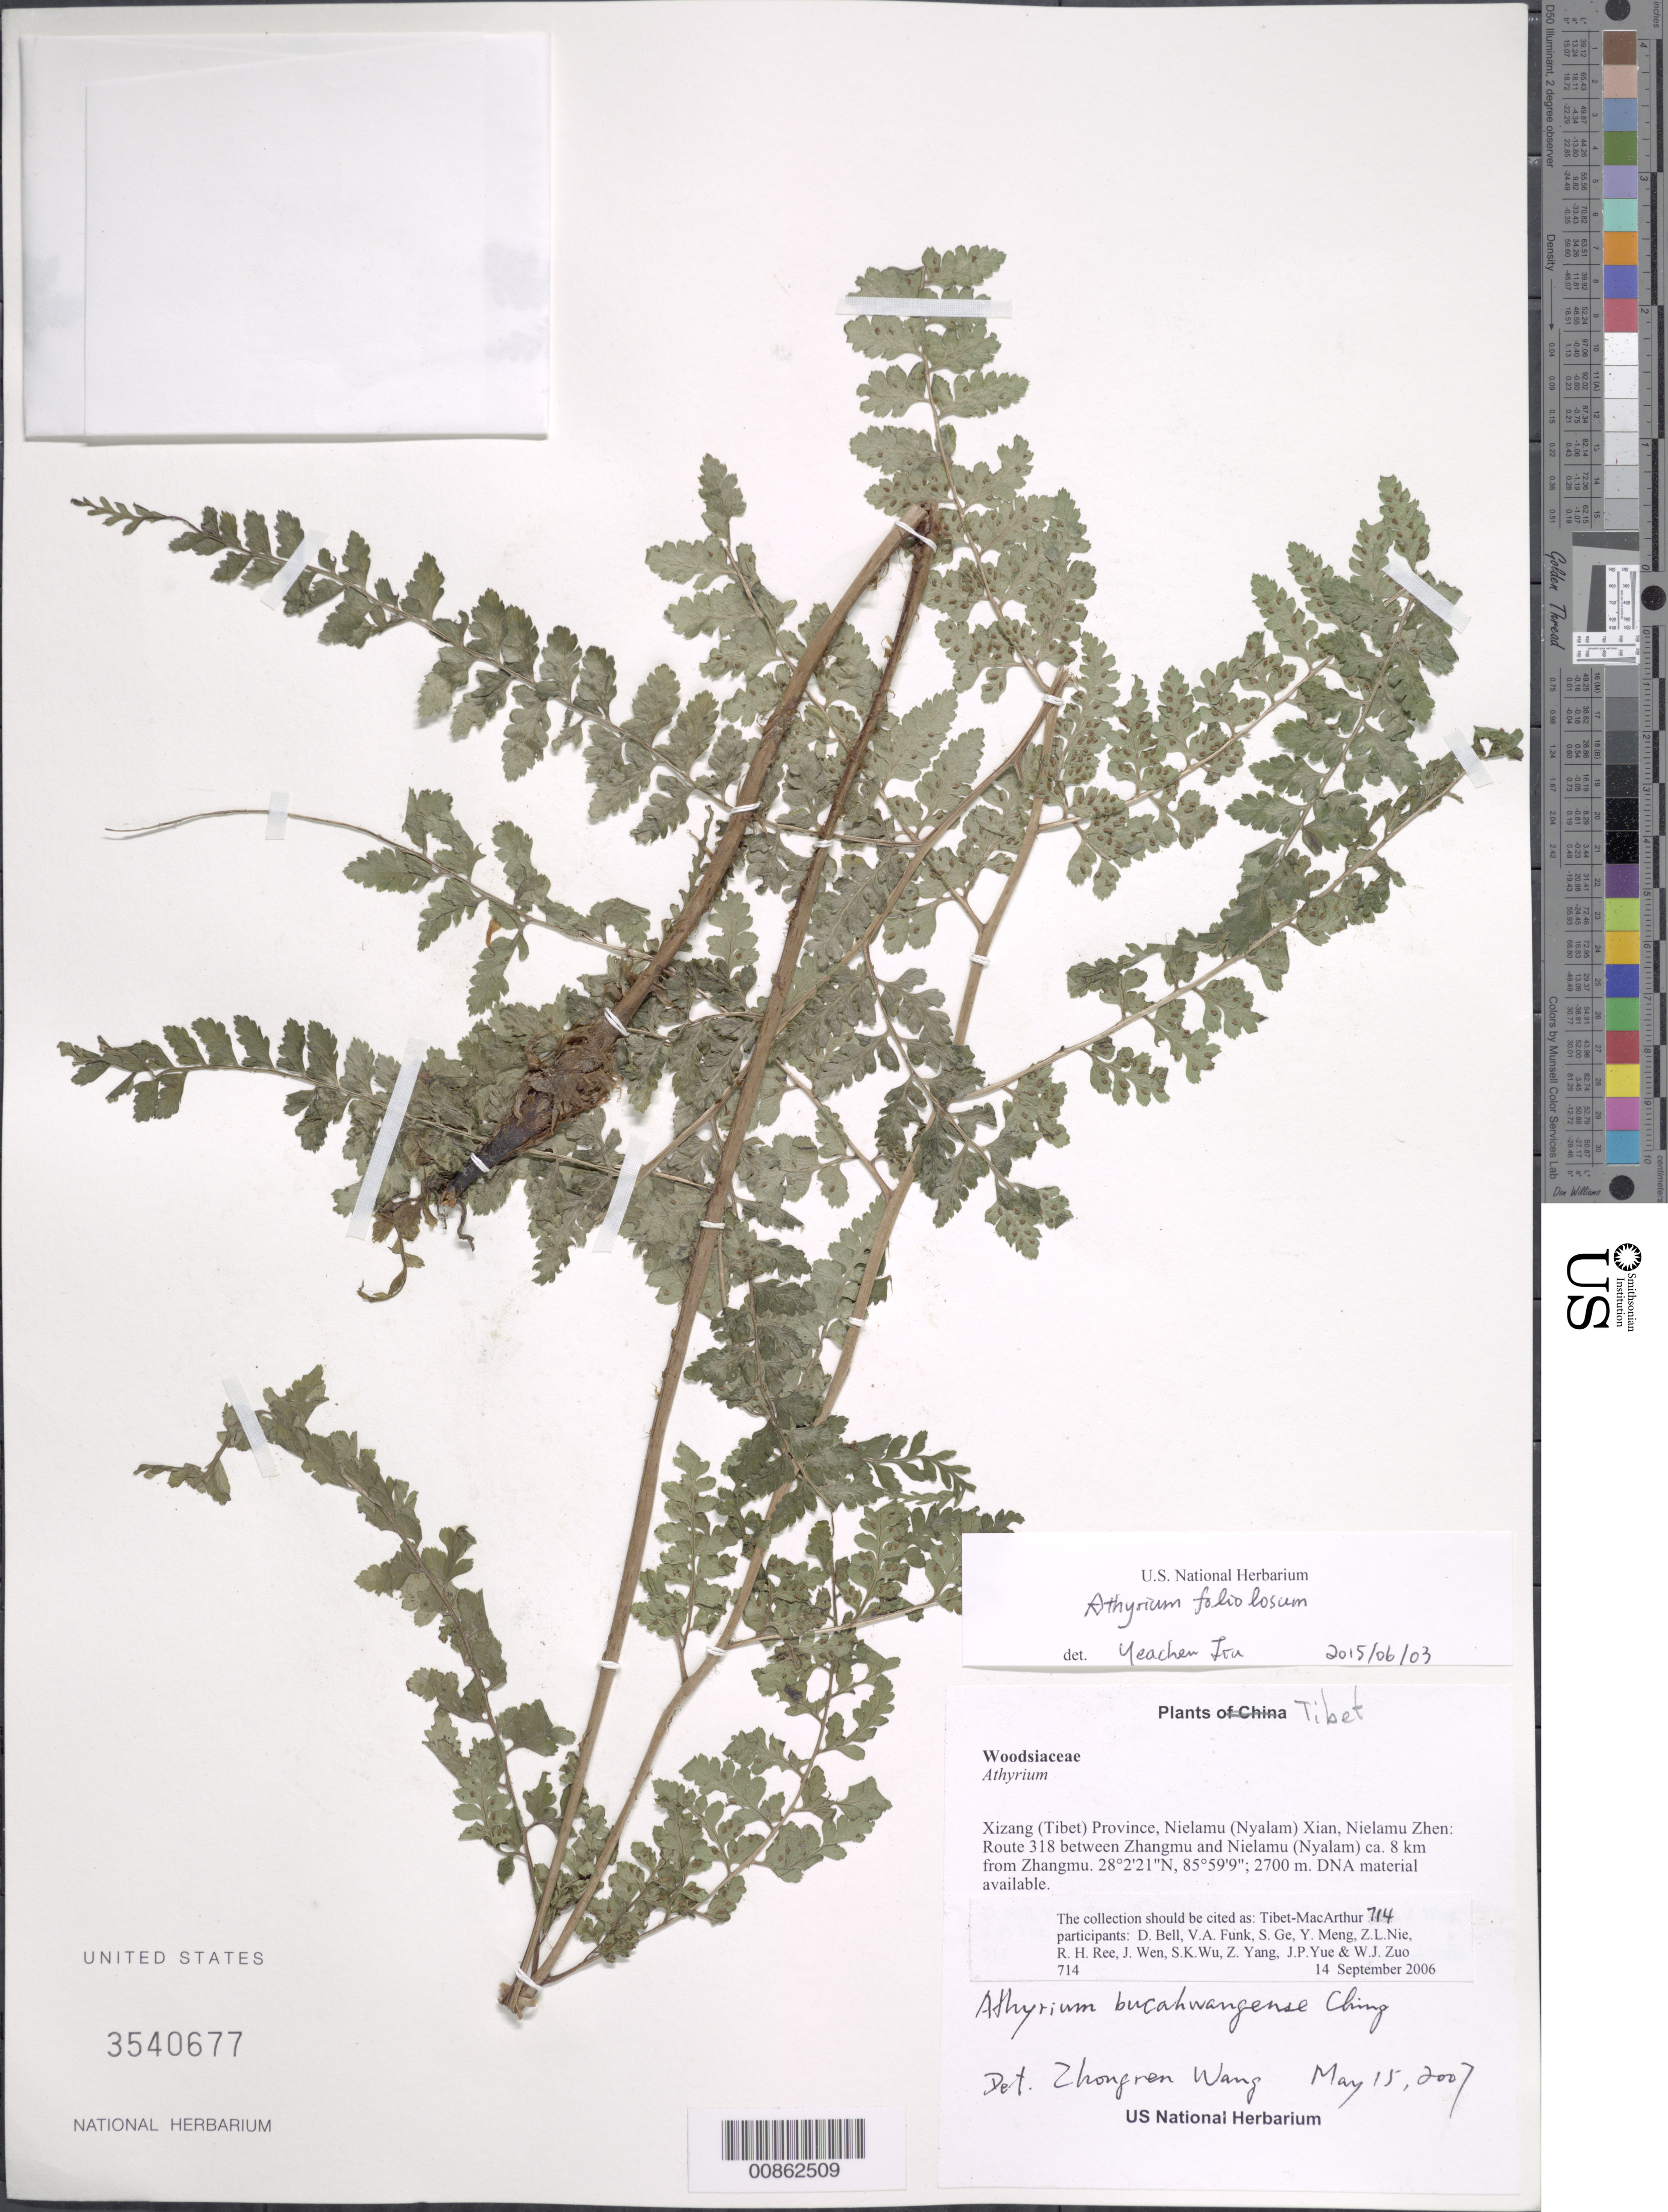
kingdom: Plantae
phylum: Tracheophyta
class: Polypodiopsida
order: Polypodiales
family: Athyriaceae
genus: Athyrium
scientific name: Athyrium foliolosum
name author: (Wall.) T. Moore ex Sm.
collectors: Tibet-MacArthur, D. A. Bell, V. Funk, S. Ge, Y. Meng, Z. Nie, R. Ree, J. Wen, J. Yue & W. Zuo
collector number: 714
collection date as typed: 14 Sep 2006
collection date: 2006-09-14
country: China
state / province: Xizang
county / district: Nielamu (Nyalam) Xian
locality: Nielamu Zhen. Route 318 between Zhangmu and Nielamu (Nyalam) ca. 8 km from Zhangmu.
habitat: Rocky slope with scattered shrubs.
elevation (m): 2700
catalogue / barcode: US 3540677